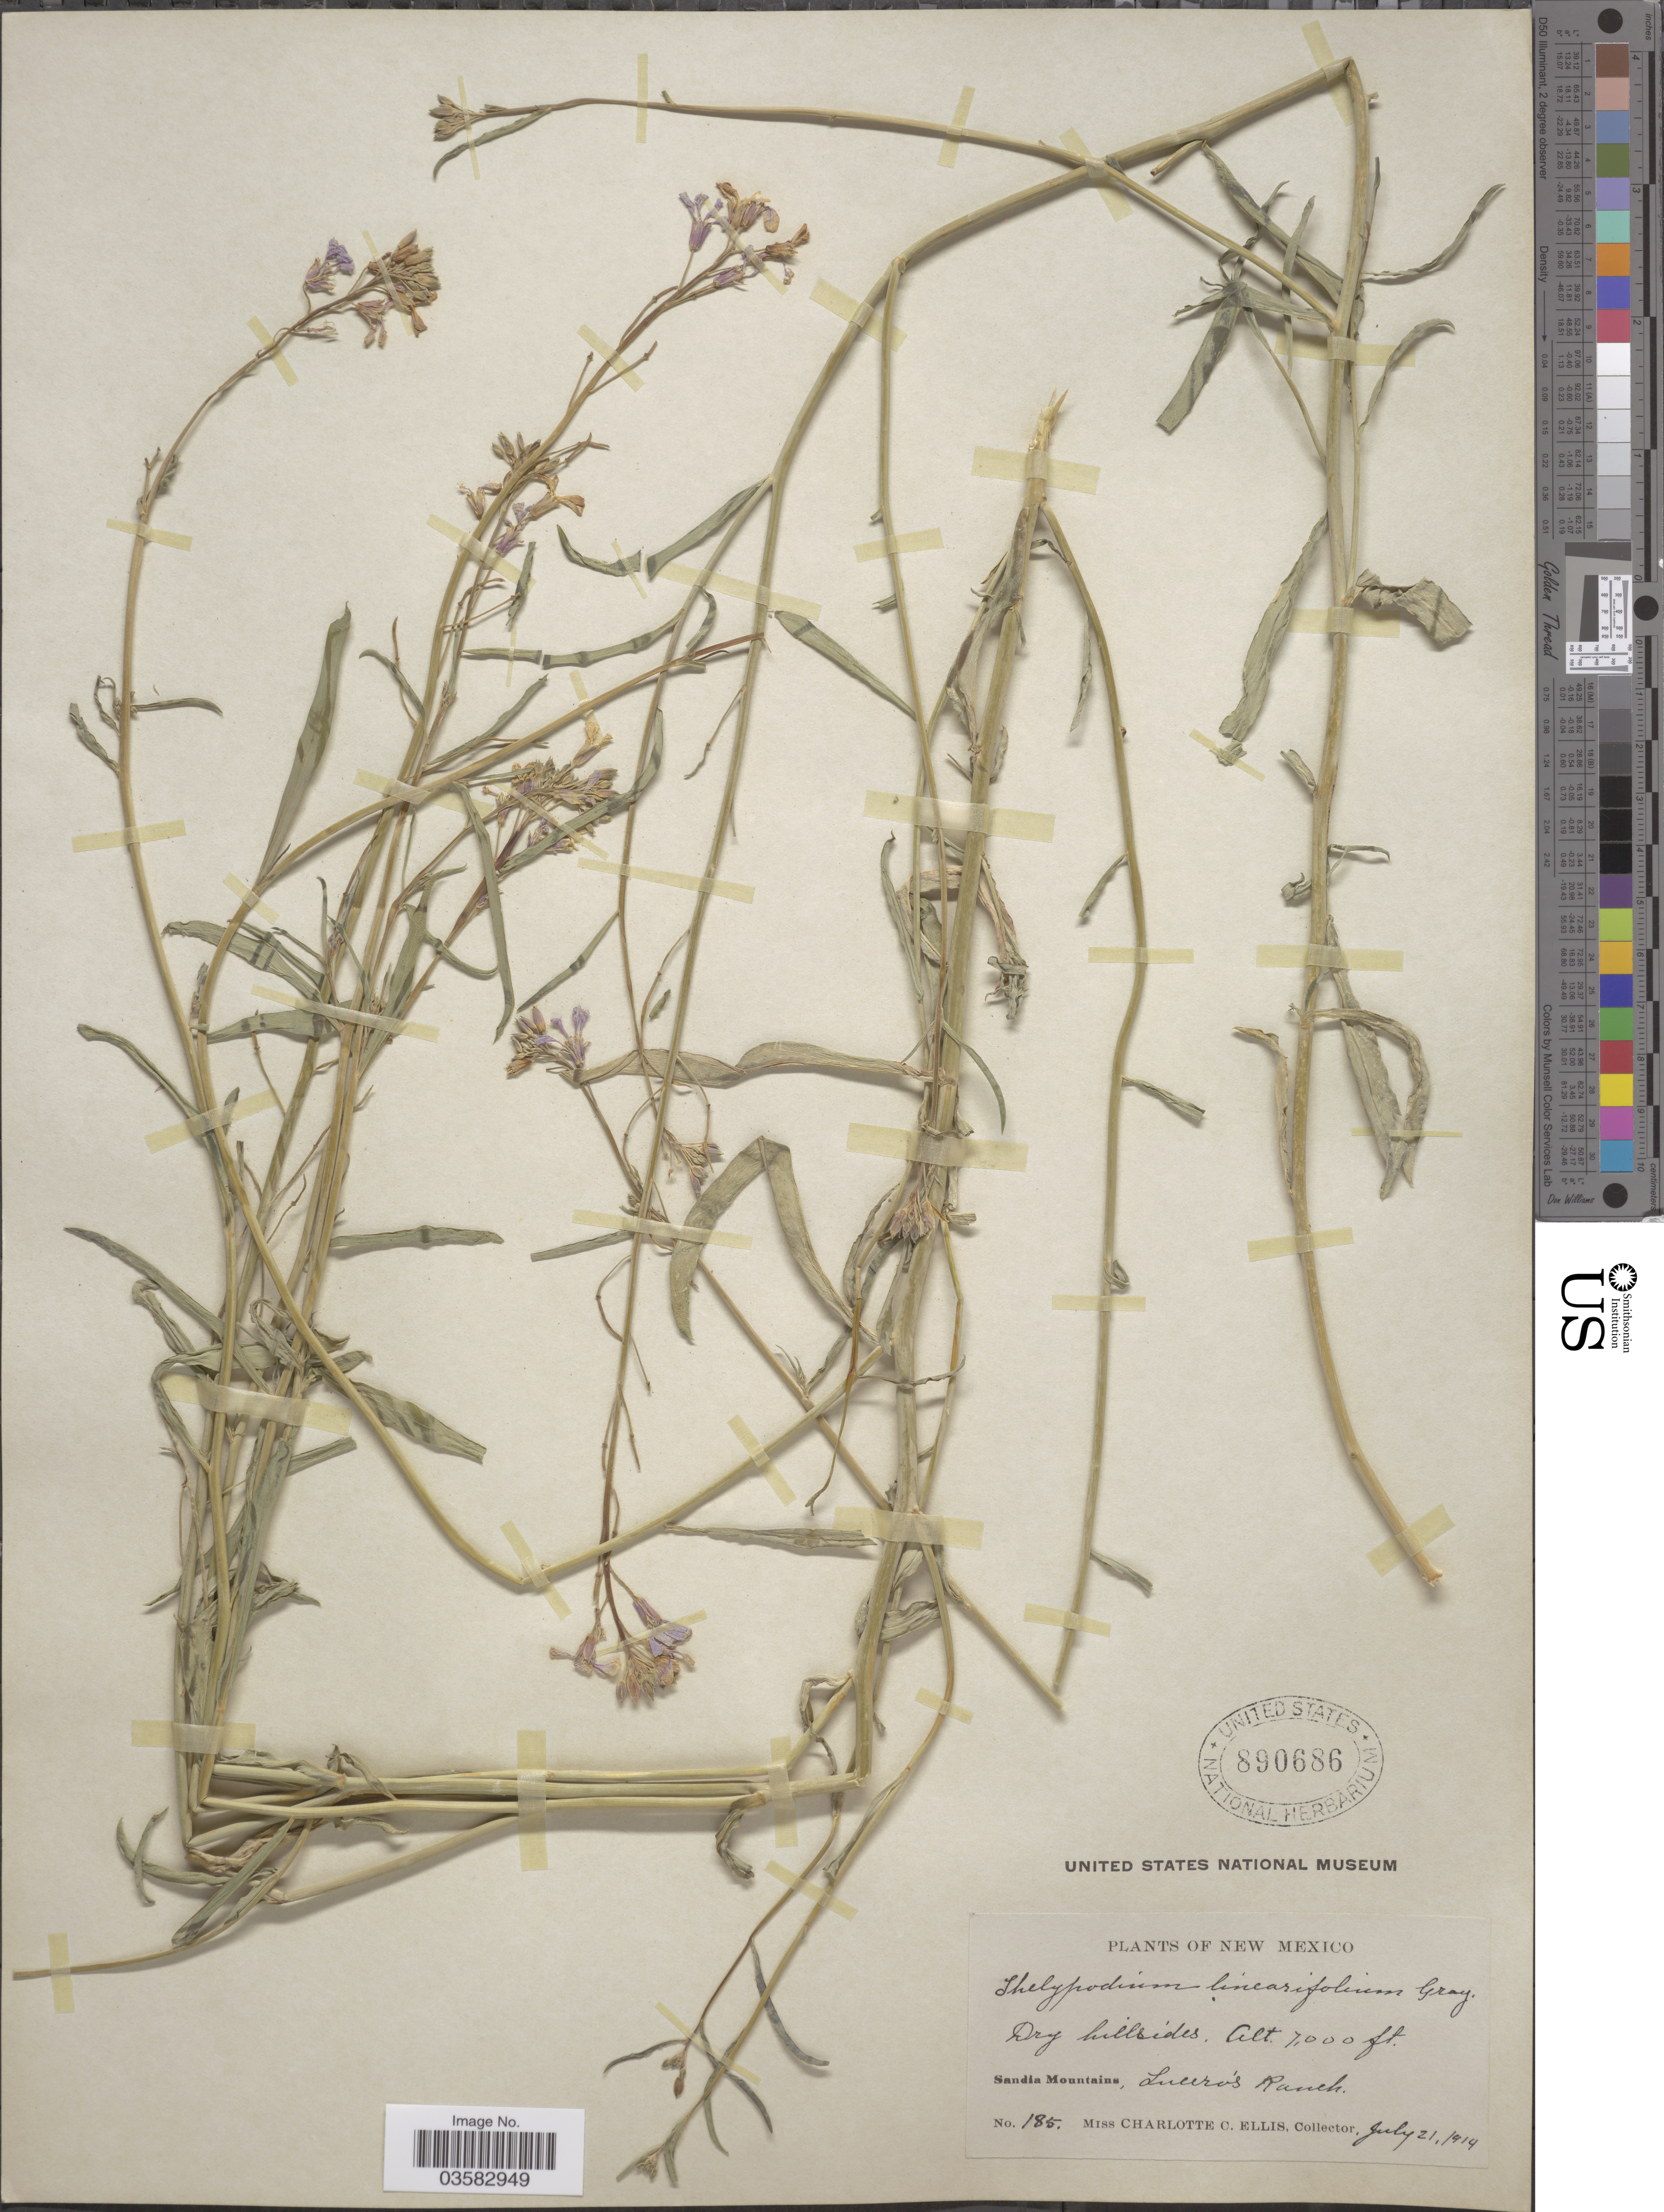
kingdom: Plantae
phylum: Tracheophyta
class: Magnoliopsida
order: Brassicales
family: Brassicaceae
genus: Sisymbrium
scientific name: Sisymbrium linearifolium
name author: (A. Gray) Payson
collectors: C. C. Ellis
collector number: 185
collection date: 1914-07-21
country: United States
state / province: New Mexico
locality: Sandia Mountains, Lucero's Ranch.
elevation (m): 2134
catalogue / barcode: US 890686